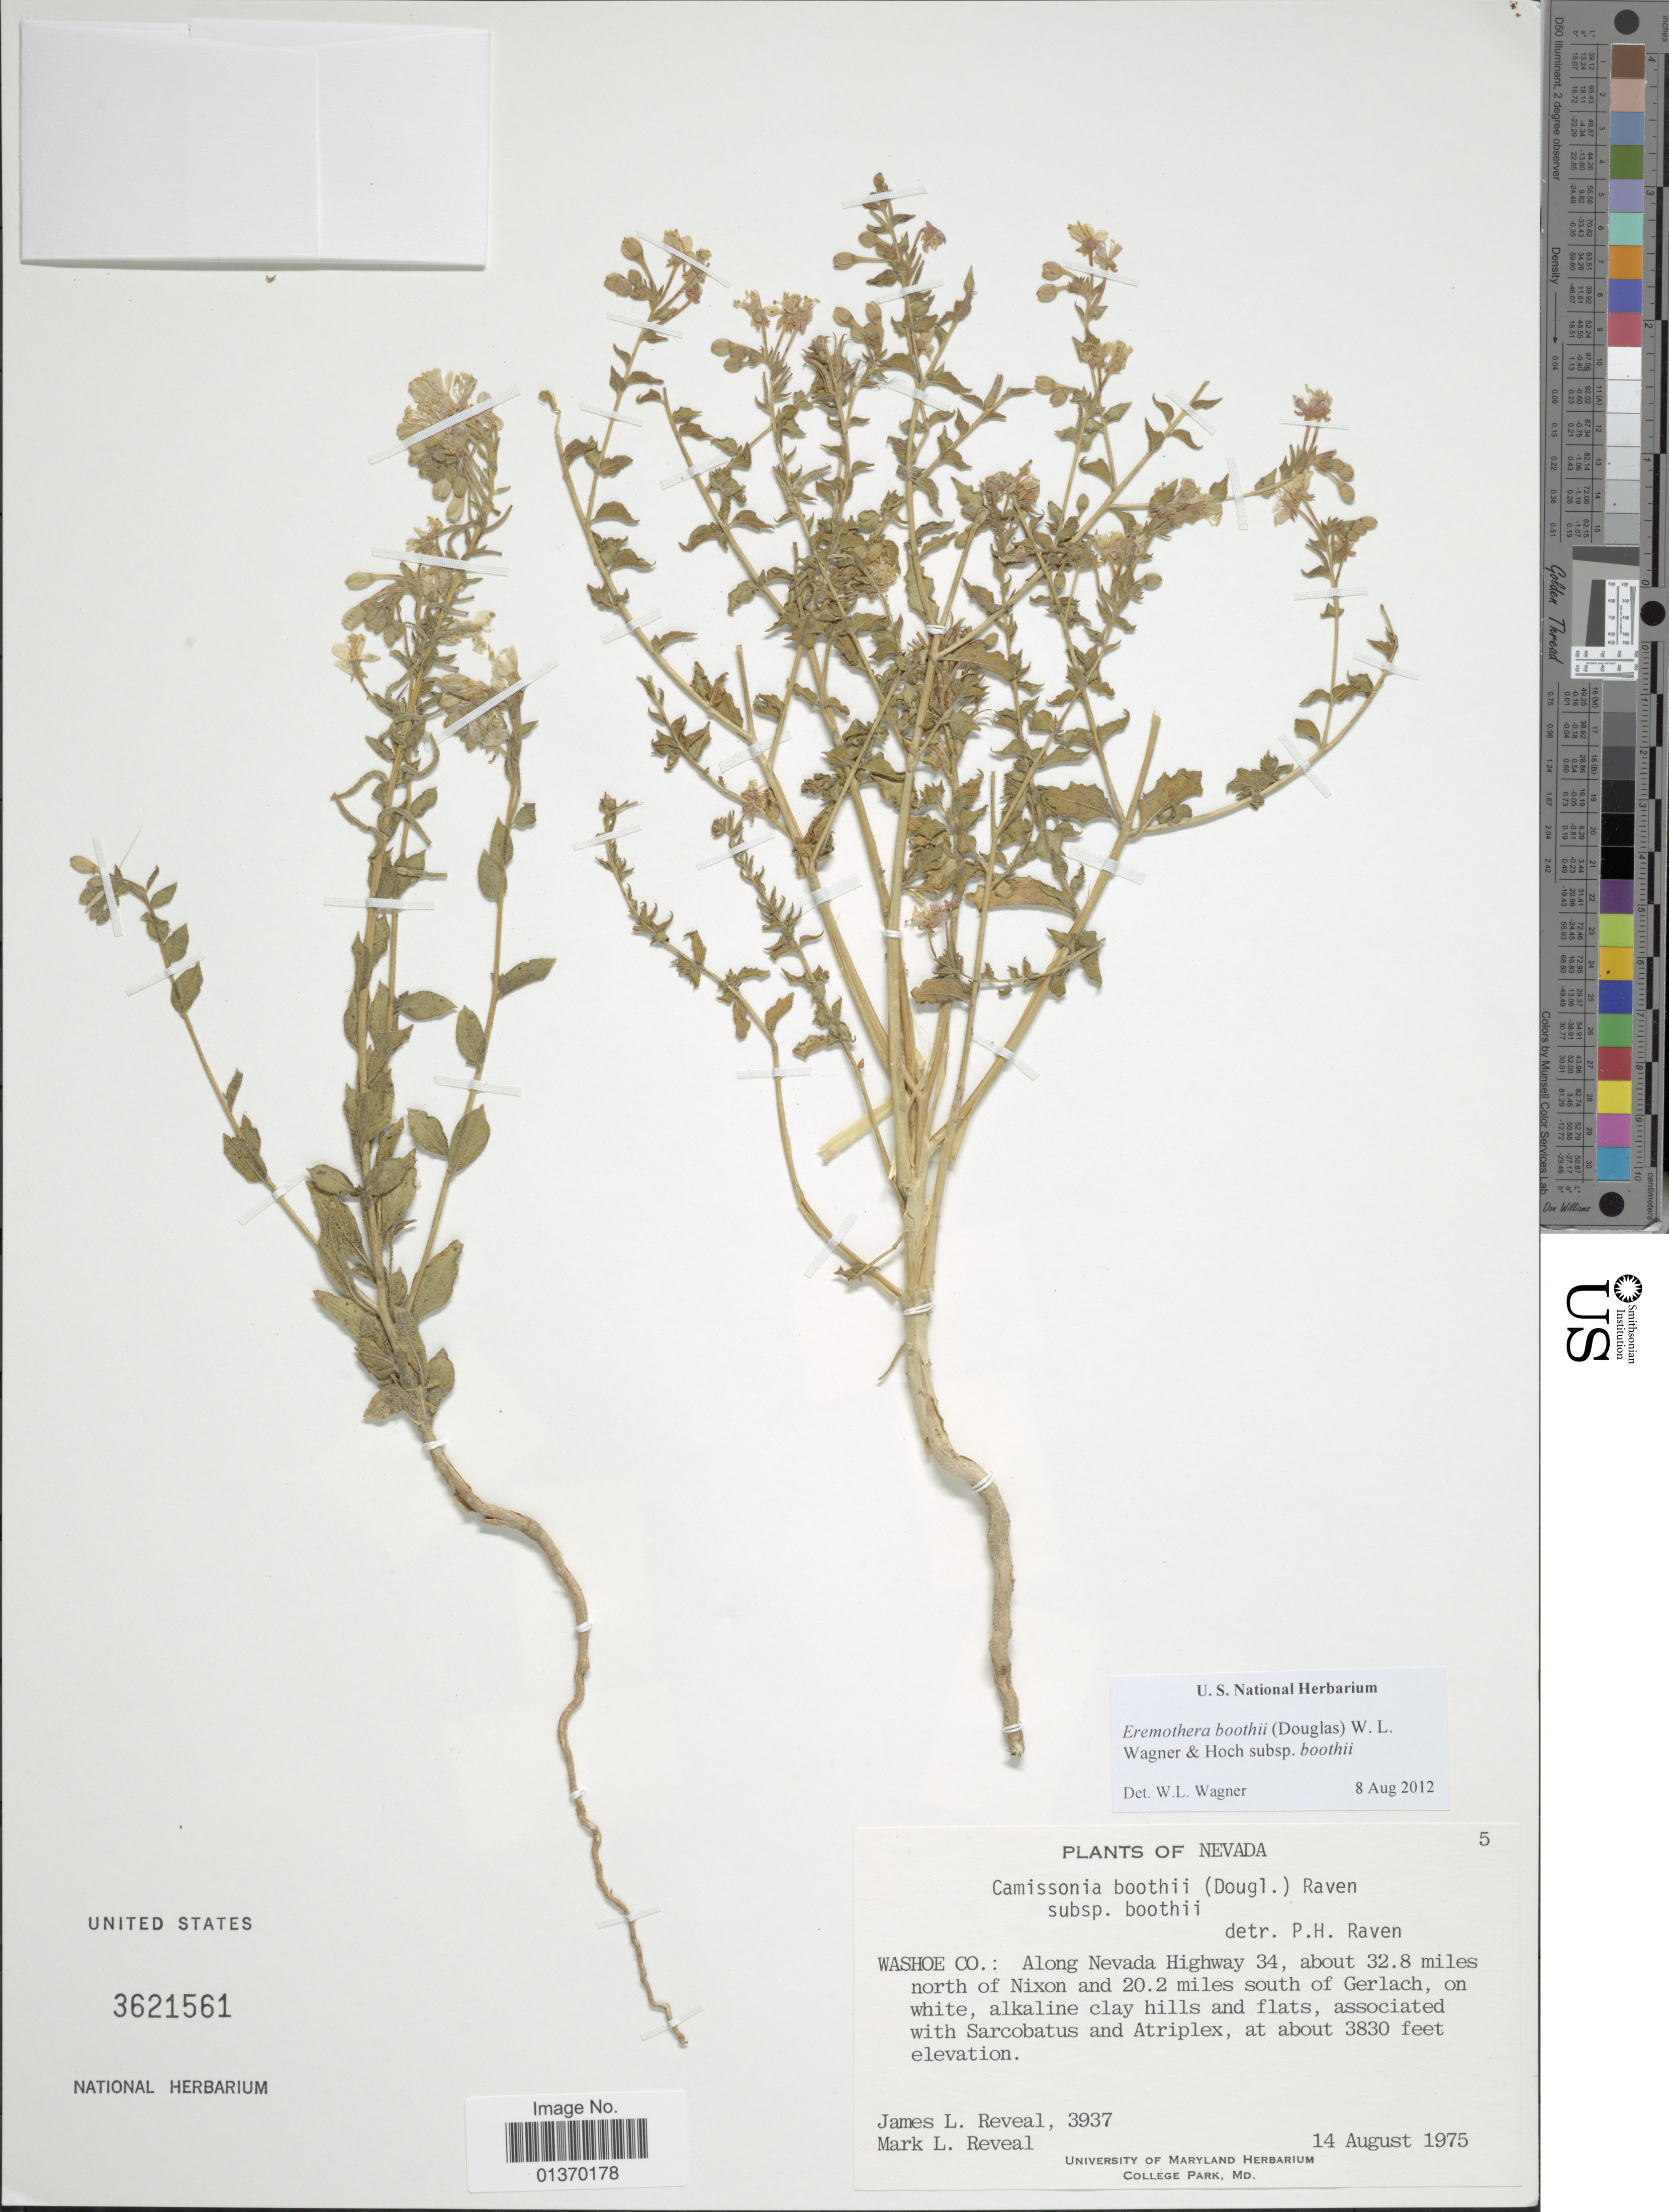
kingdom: Plantae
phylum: Tracheophyta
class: Magnoliopsida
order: Myrtales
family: Onagraceae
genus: Eremothera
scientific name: Eremothera boothii subsp. boothii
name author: (Douglas) W.L. Wagner & Hoch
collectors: J. L. Reveal & M. L. Reveal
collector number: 3937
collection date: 1975-08-14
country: United States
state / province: Nevada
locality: Washoe Co.: Along Nevada Highway 34, about 32.8 miles north of Nixon and 20.2 miles south of Gerlach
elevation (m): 1167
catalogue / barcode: US 3621561